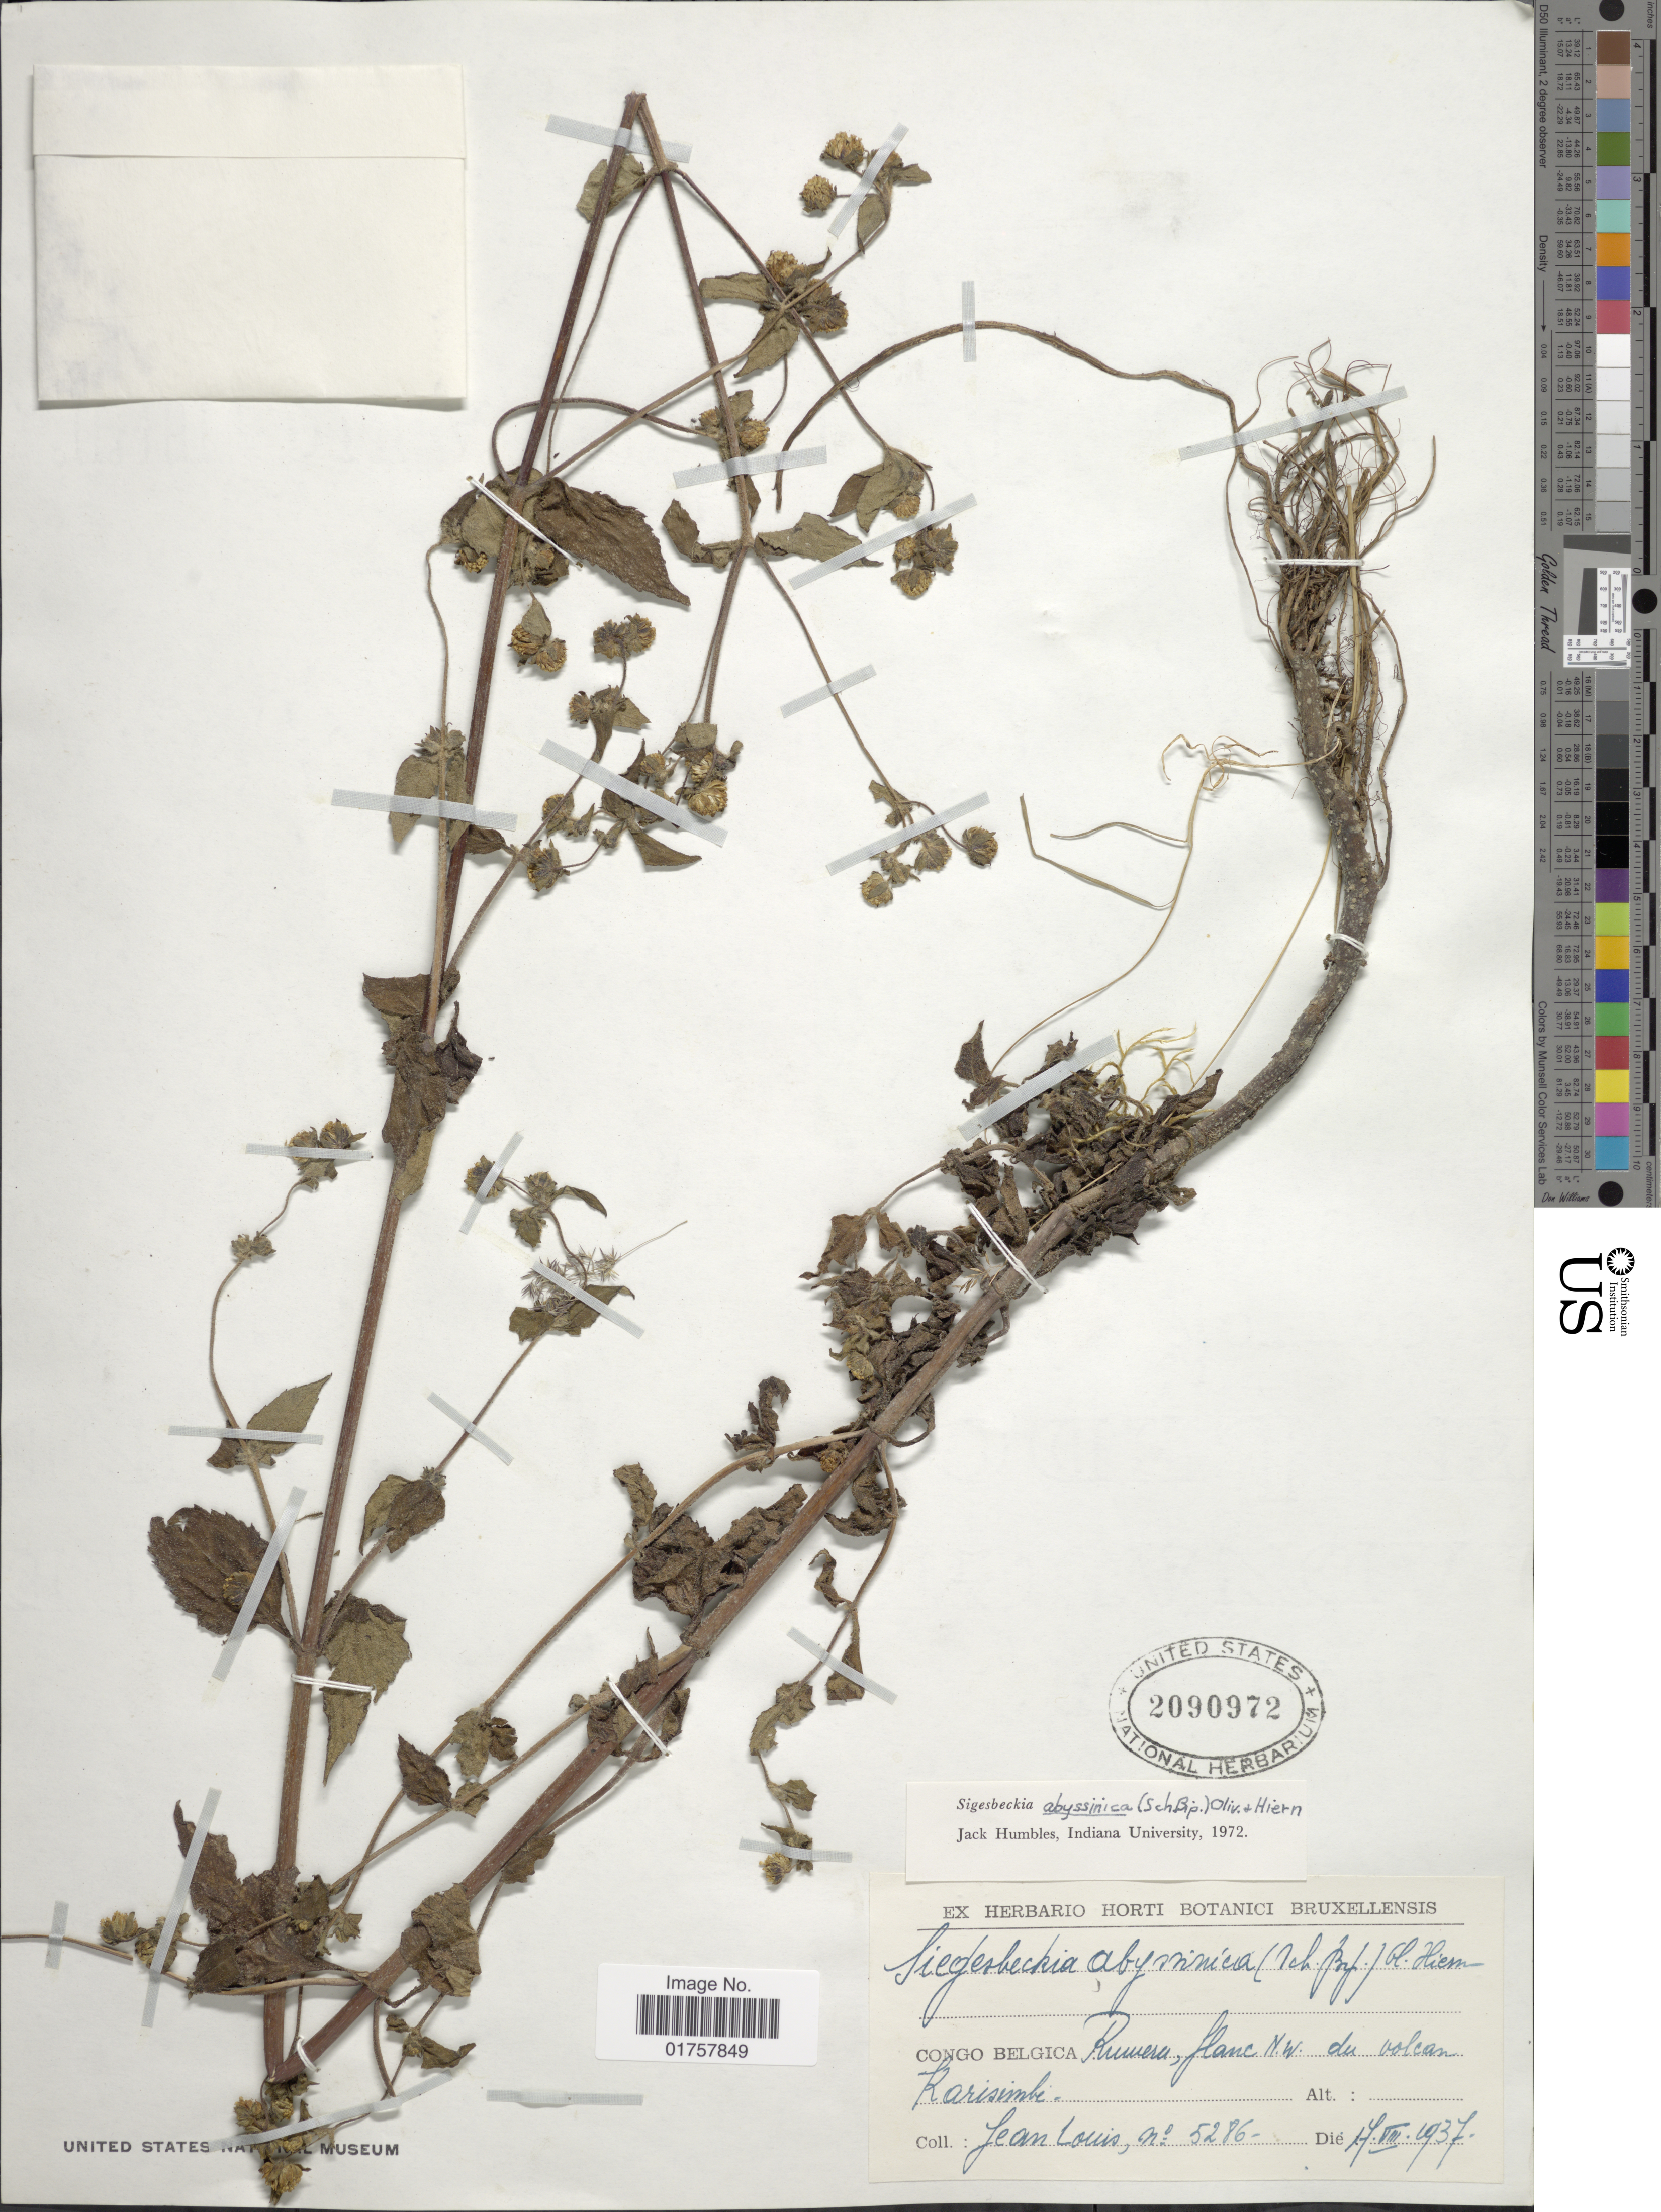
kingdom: Plantae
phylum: Tracheophyta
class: Magnoliopsida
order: Asterales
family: Asteraceae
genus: Sigesbeckia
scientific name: Sigesbeckia abyssinica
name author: (Sch. Bip.) Oliv.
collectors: J. Louis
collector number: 5286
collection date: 1937-08-17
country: Congo, Democratic Republic of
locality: Congo Belgica: Rumera, flanc N.W. du volcan Rarisimbe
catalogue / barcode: US 2090972